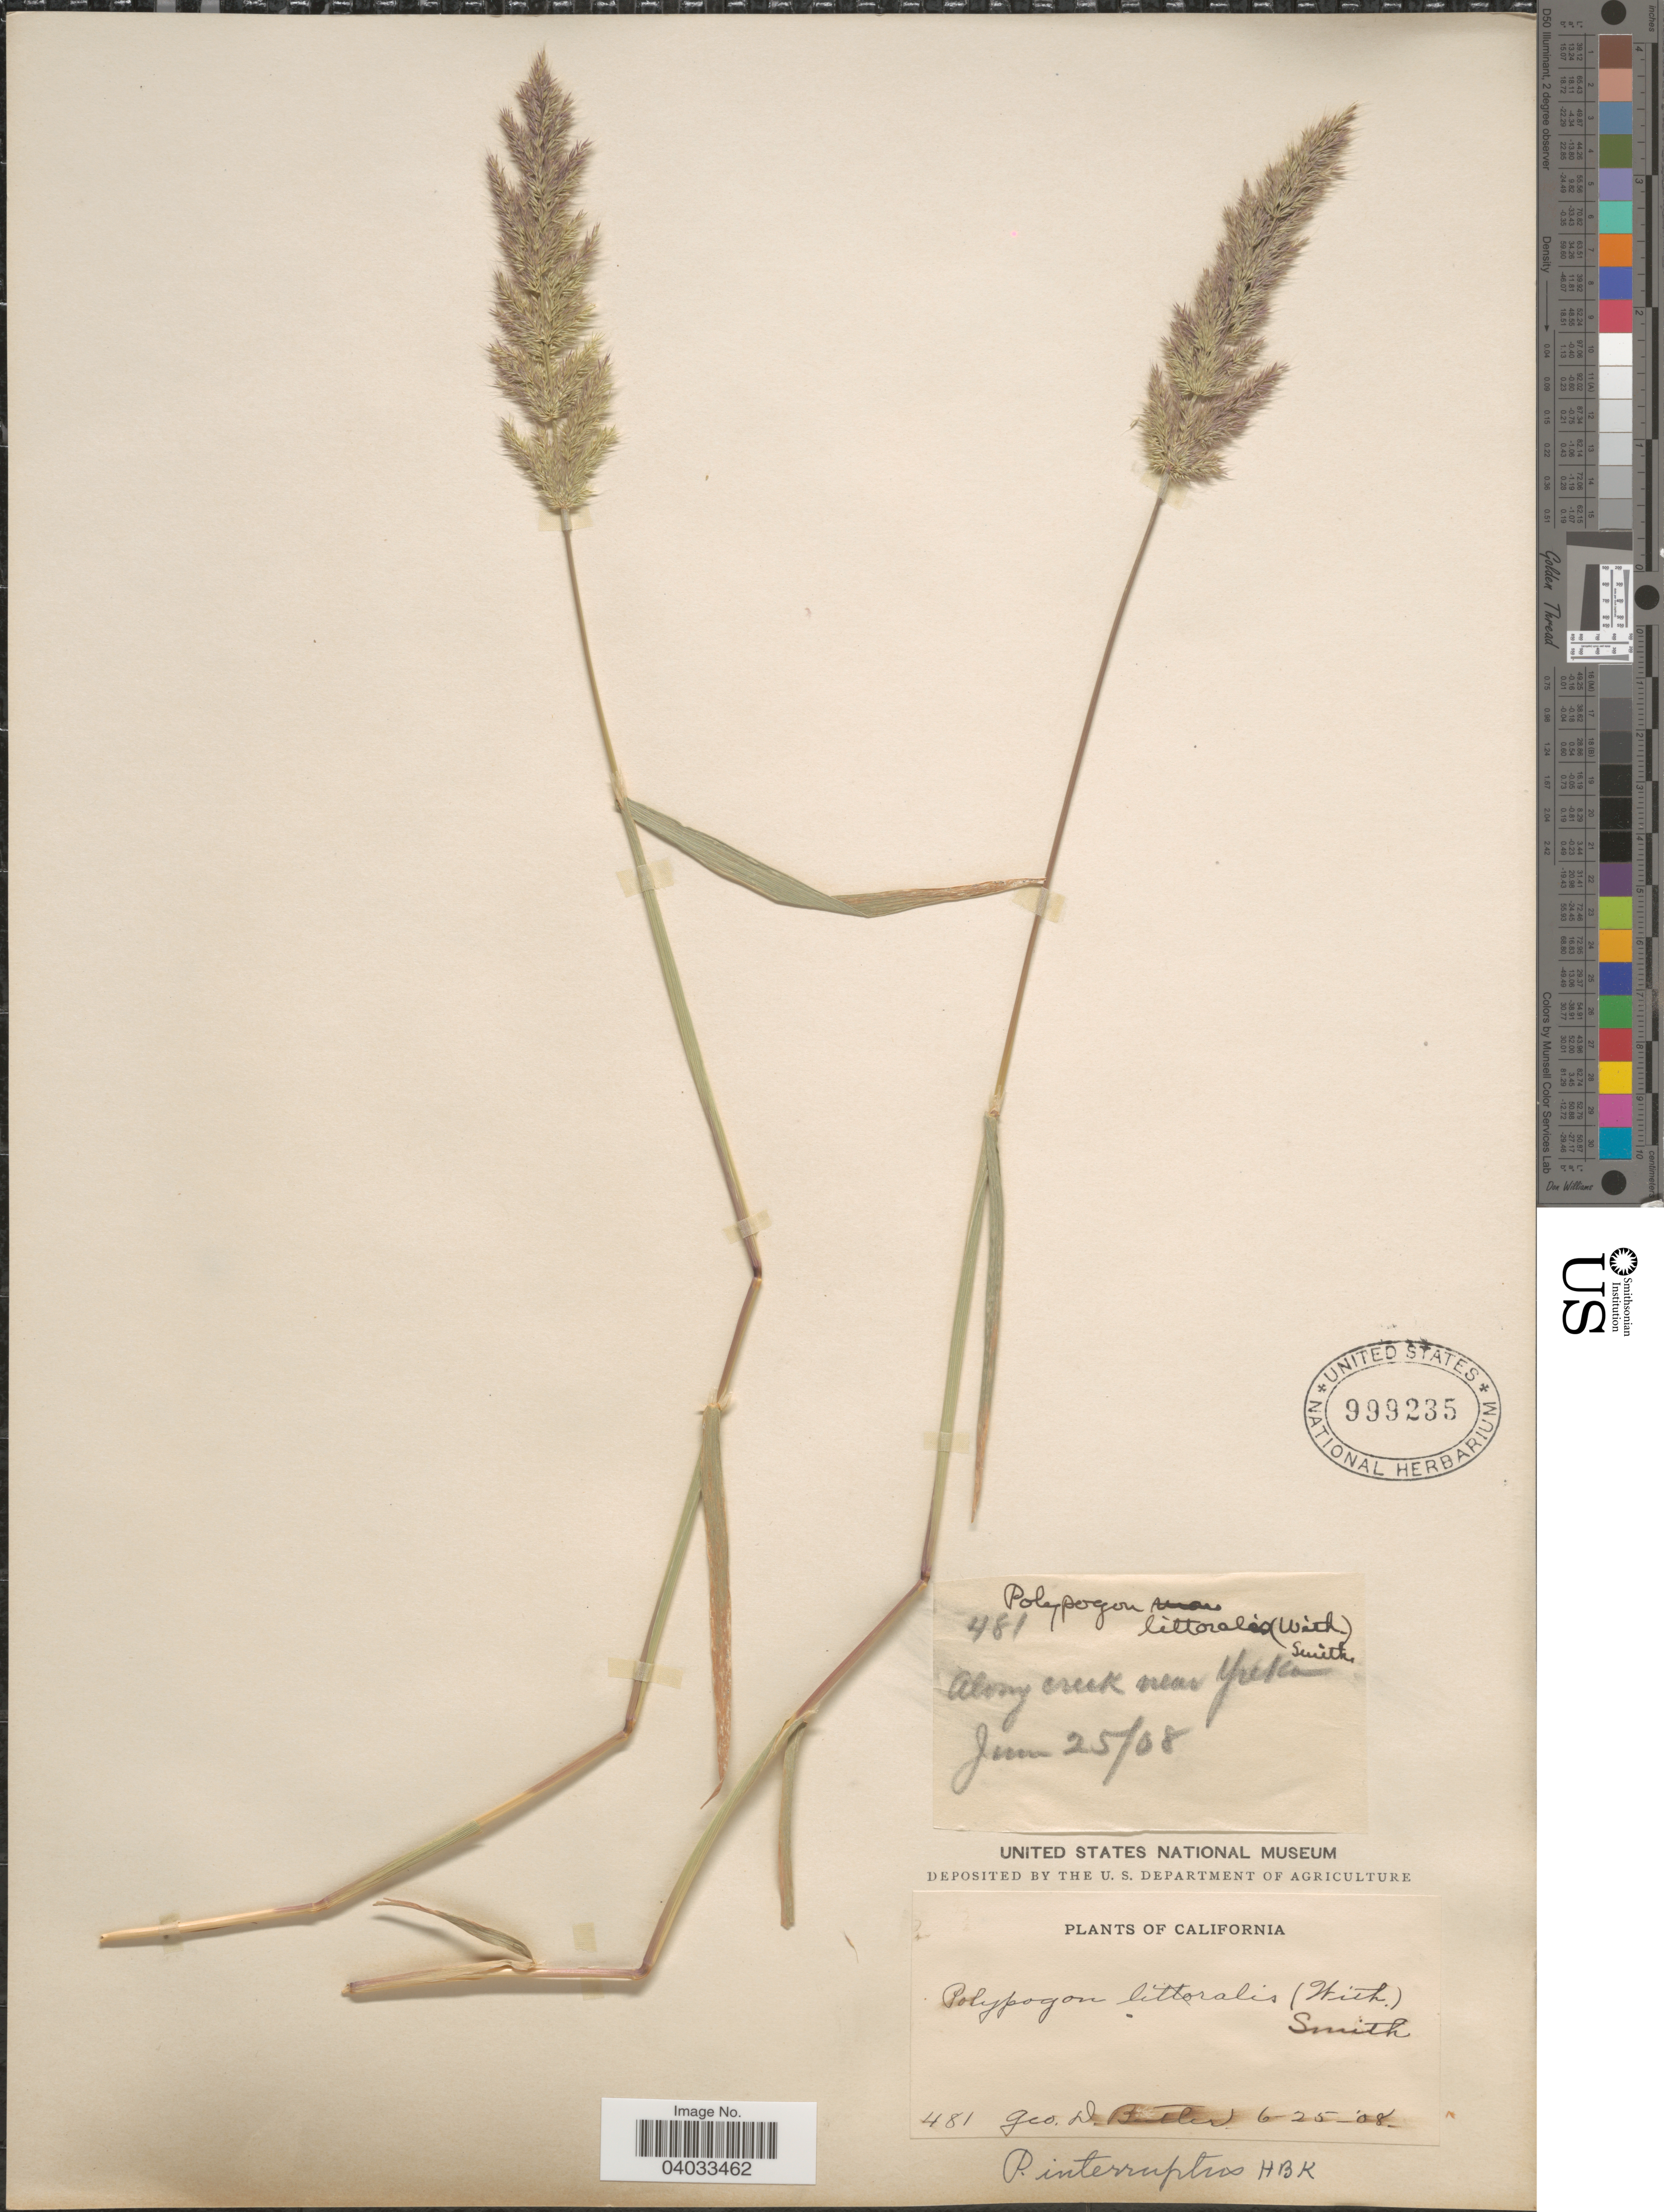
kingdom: Plantae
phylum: Tracheophyta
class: Liliopsida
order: Poales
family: Poaceae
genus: Polypogon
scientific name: Polypogon interruptus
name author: Kunth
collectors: G. D. Butler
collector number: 481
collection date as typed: Transcribed d/m/y: 25/6/8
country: United States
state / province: California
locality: Along creek near Yreka.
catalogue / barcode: US 999235